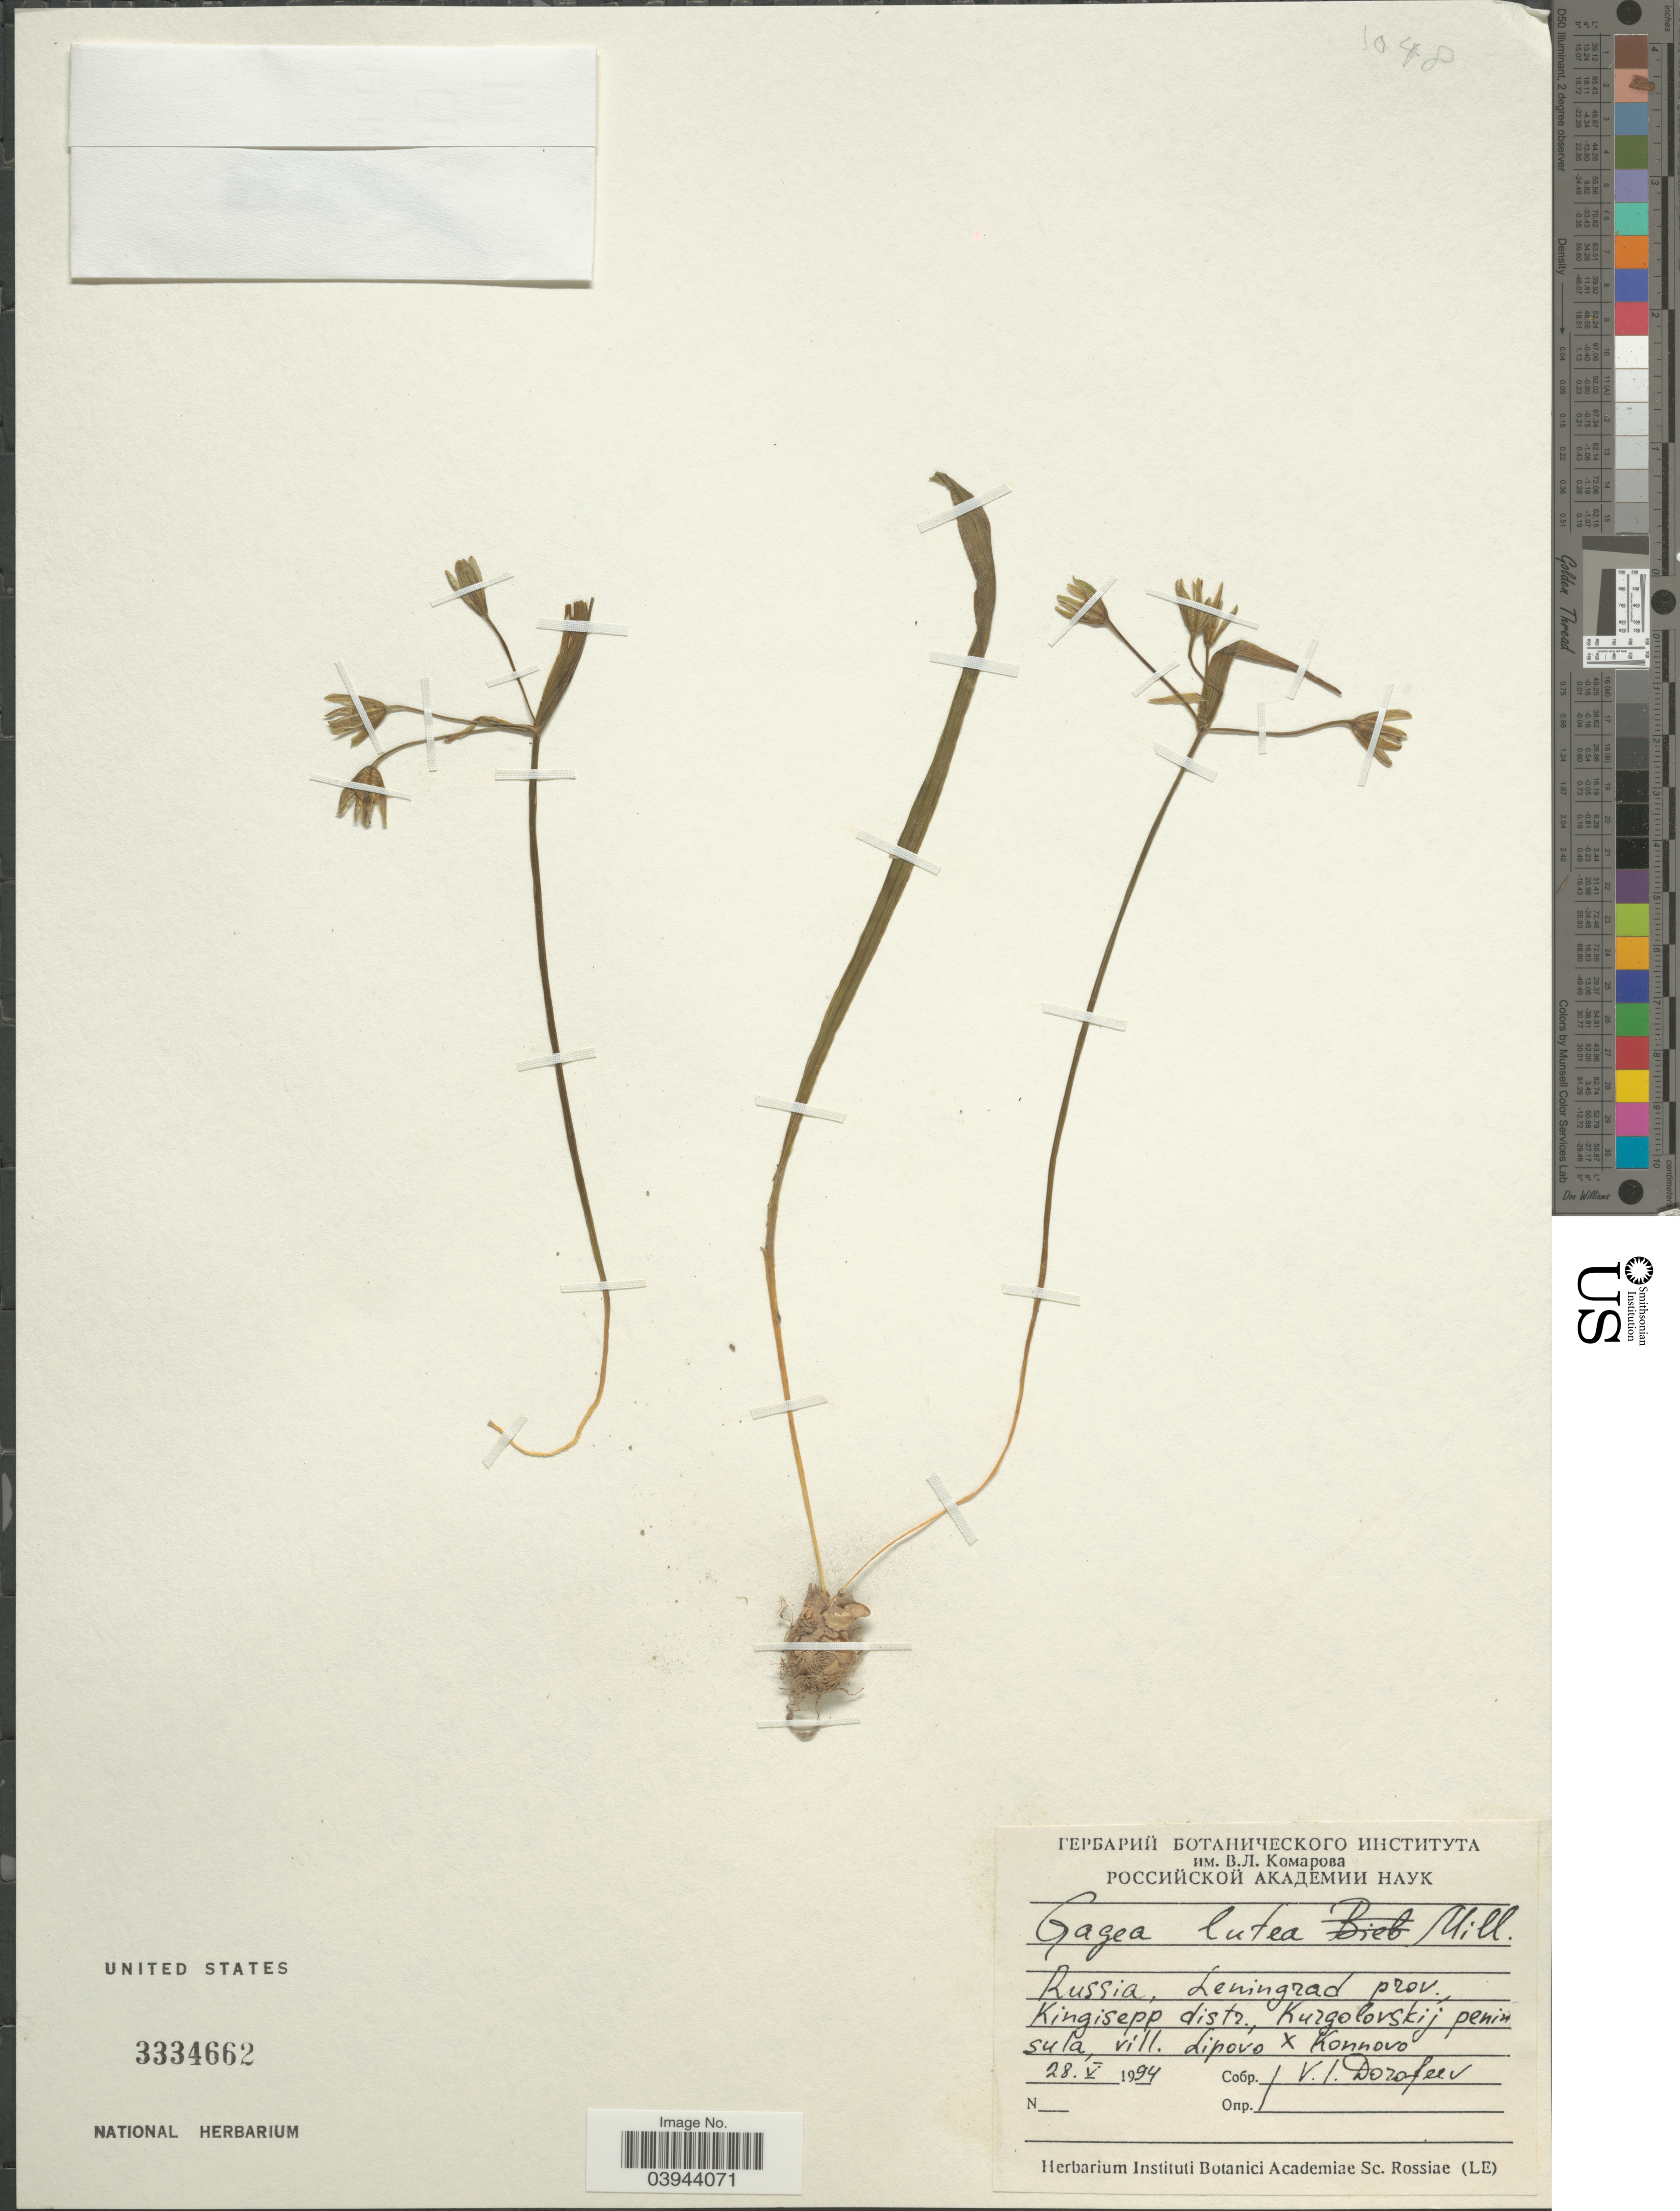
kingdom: Plantae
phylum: Tracheophyta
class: Liliopsida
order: Liliales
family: Liliaceae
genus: Gagea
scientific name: Gagea lutea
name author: (L.) Ker Gawl.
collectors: V. Dorofeev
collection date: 1994-05-28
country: Russian Federation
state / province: Leningrad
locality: Kingisepp distr., Kurgolovskij peninsula, vill. Lipova and Konnovo.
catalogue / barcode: US 3334662